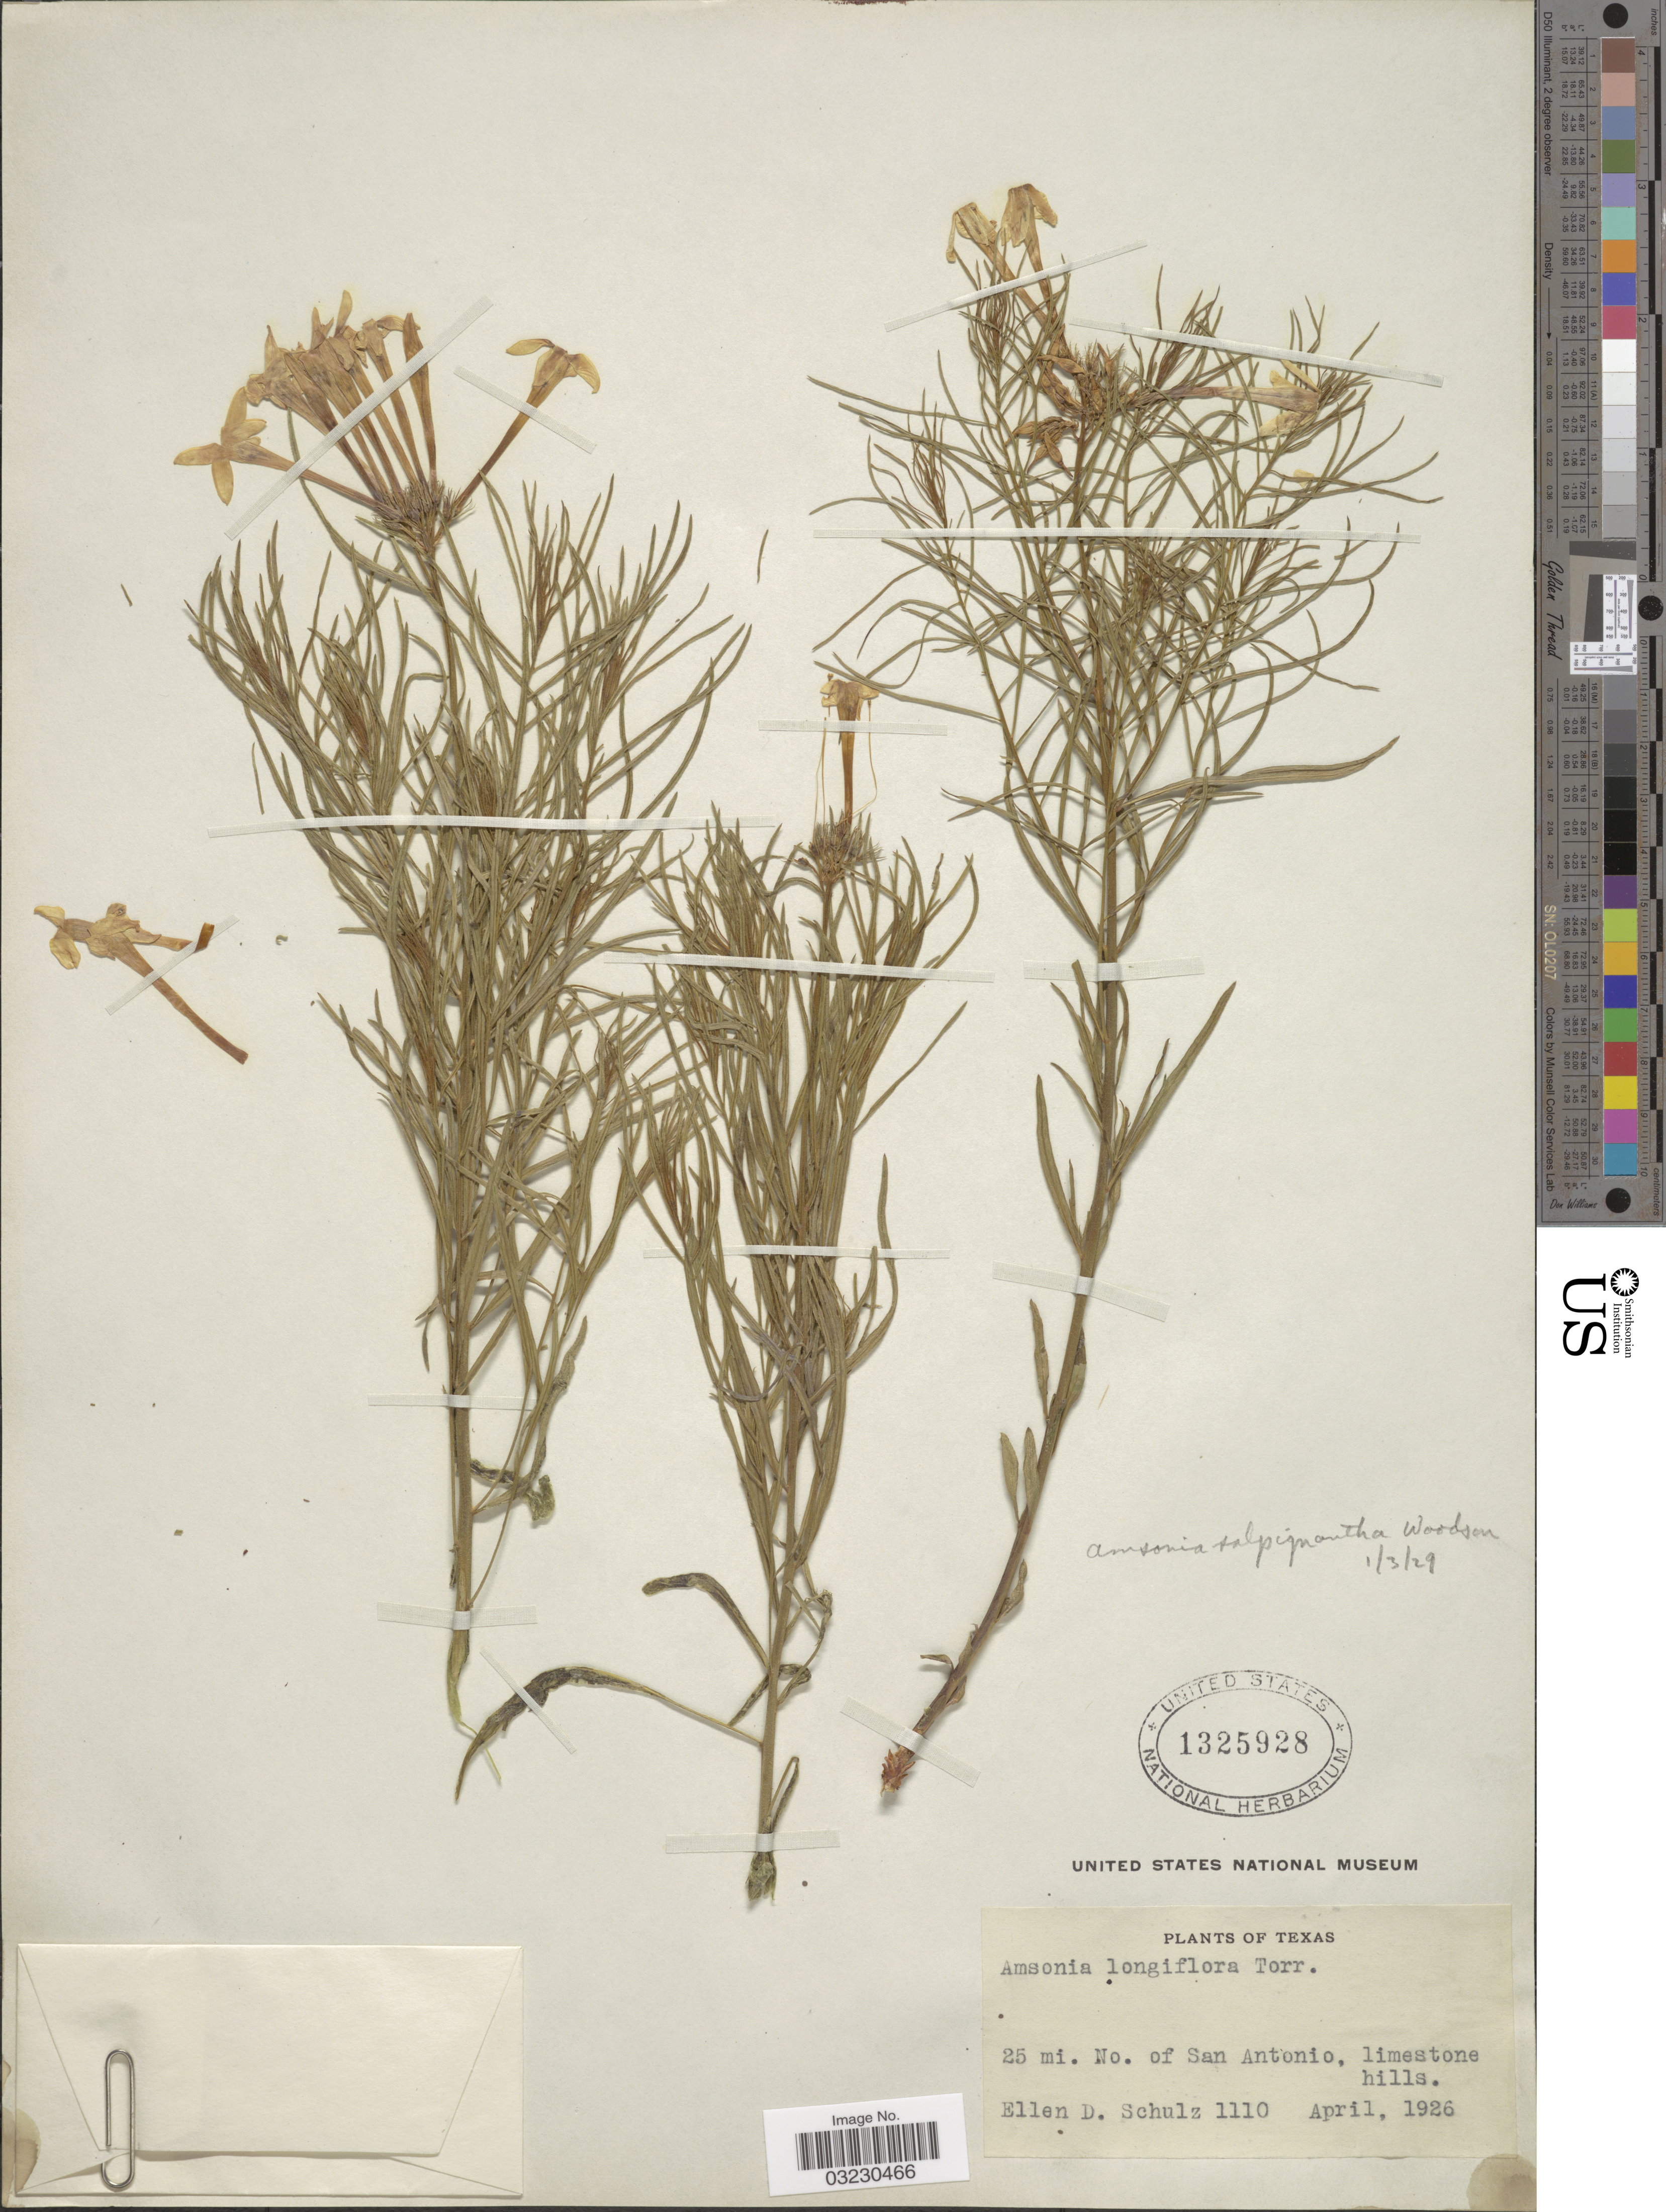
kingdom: Plantae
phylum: Tracheophyta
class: Magnoliopsida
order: Gentianales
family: Apocynaceae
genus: Amsonia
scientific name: Amsonia salpignantha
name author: Woodson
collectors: E. D. Schulz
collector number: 1110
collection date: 1926-04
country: United States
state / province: Texas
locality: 25 mi. No. of San Antonio, limestone hills.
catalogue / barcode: US 1325928